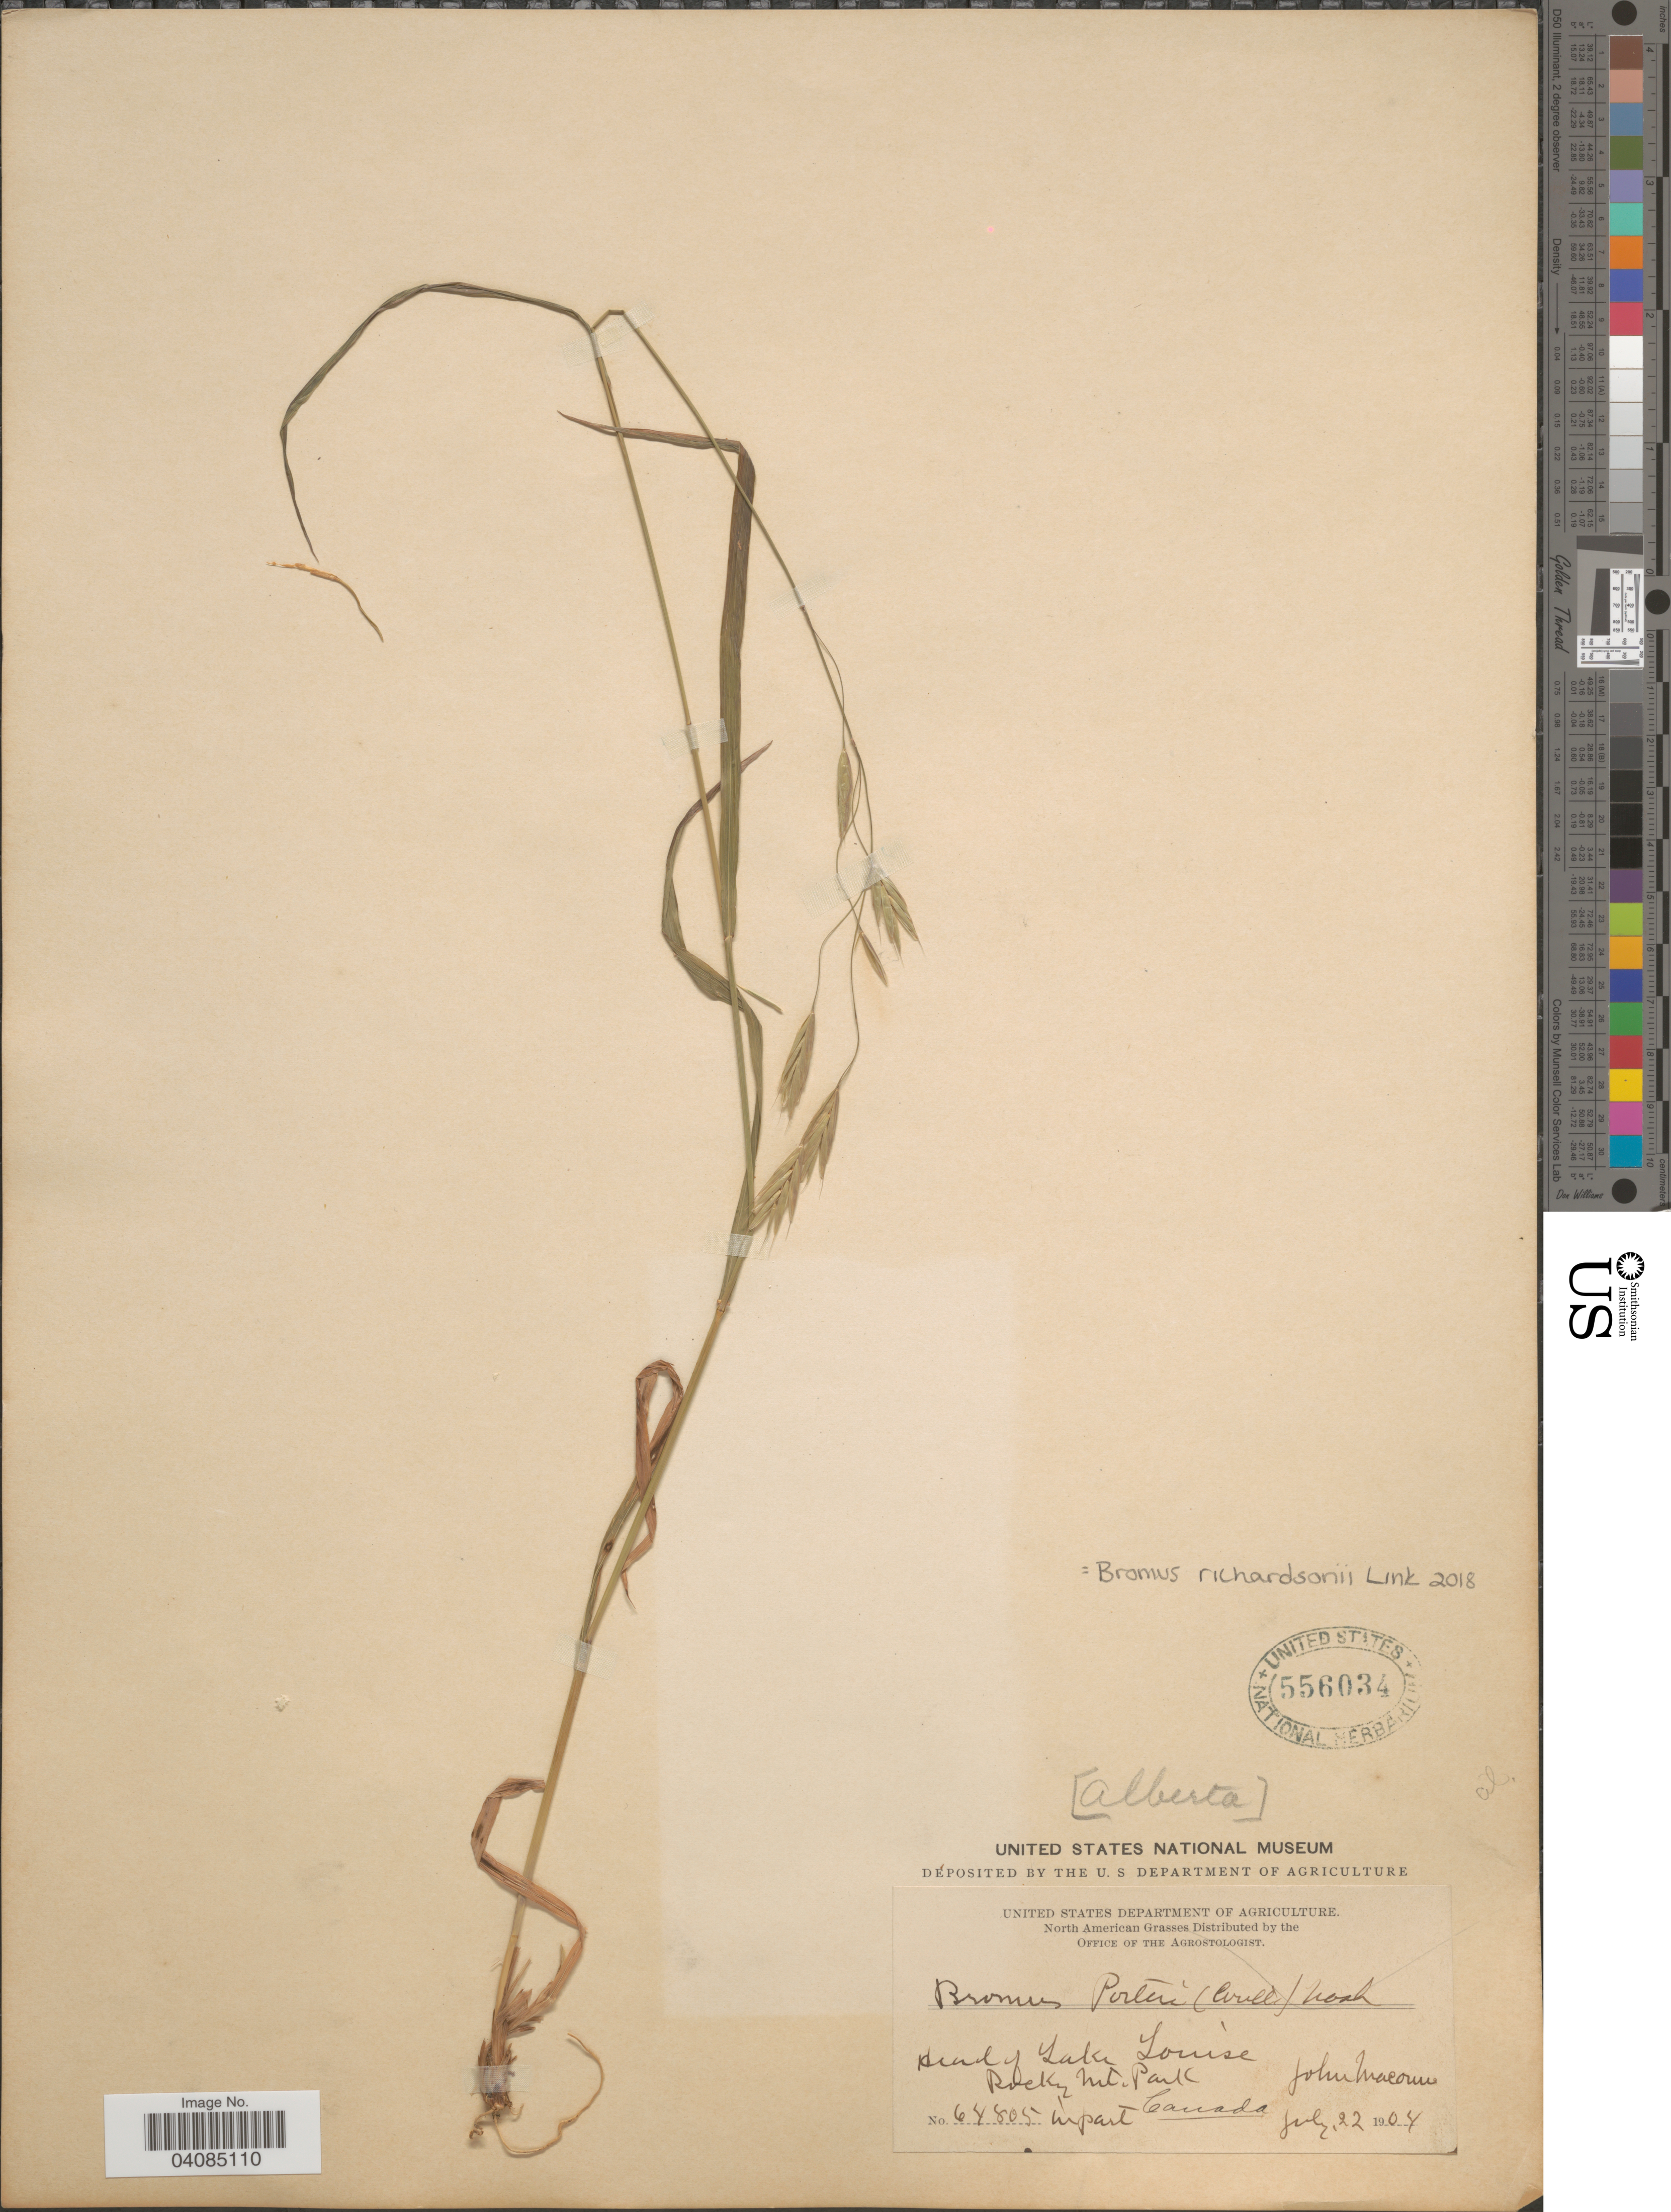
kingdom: Plantae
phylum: Tracheophyta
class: Liliopsida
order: Poales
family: Poaceae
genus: Bromus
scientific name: Bromus richardsonii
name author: Link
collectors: J. Macoun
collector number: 64805 in part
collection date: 1904-07-22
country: Canada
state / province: Alberta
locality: Head of Lake Louise Rocky Mt. Park.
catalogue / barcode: US 556034